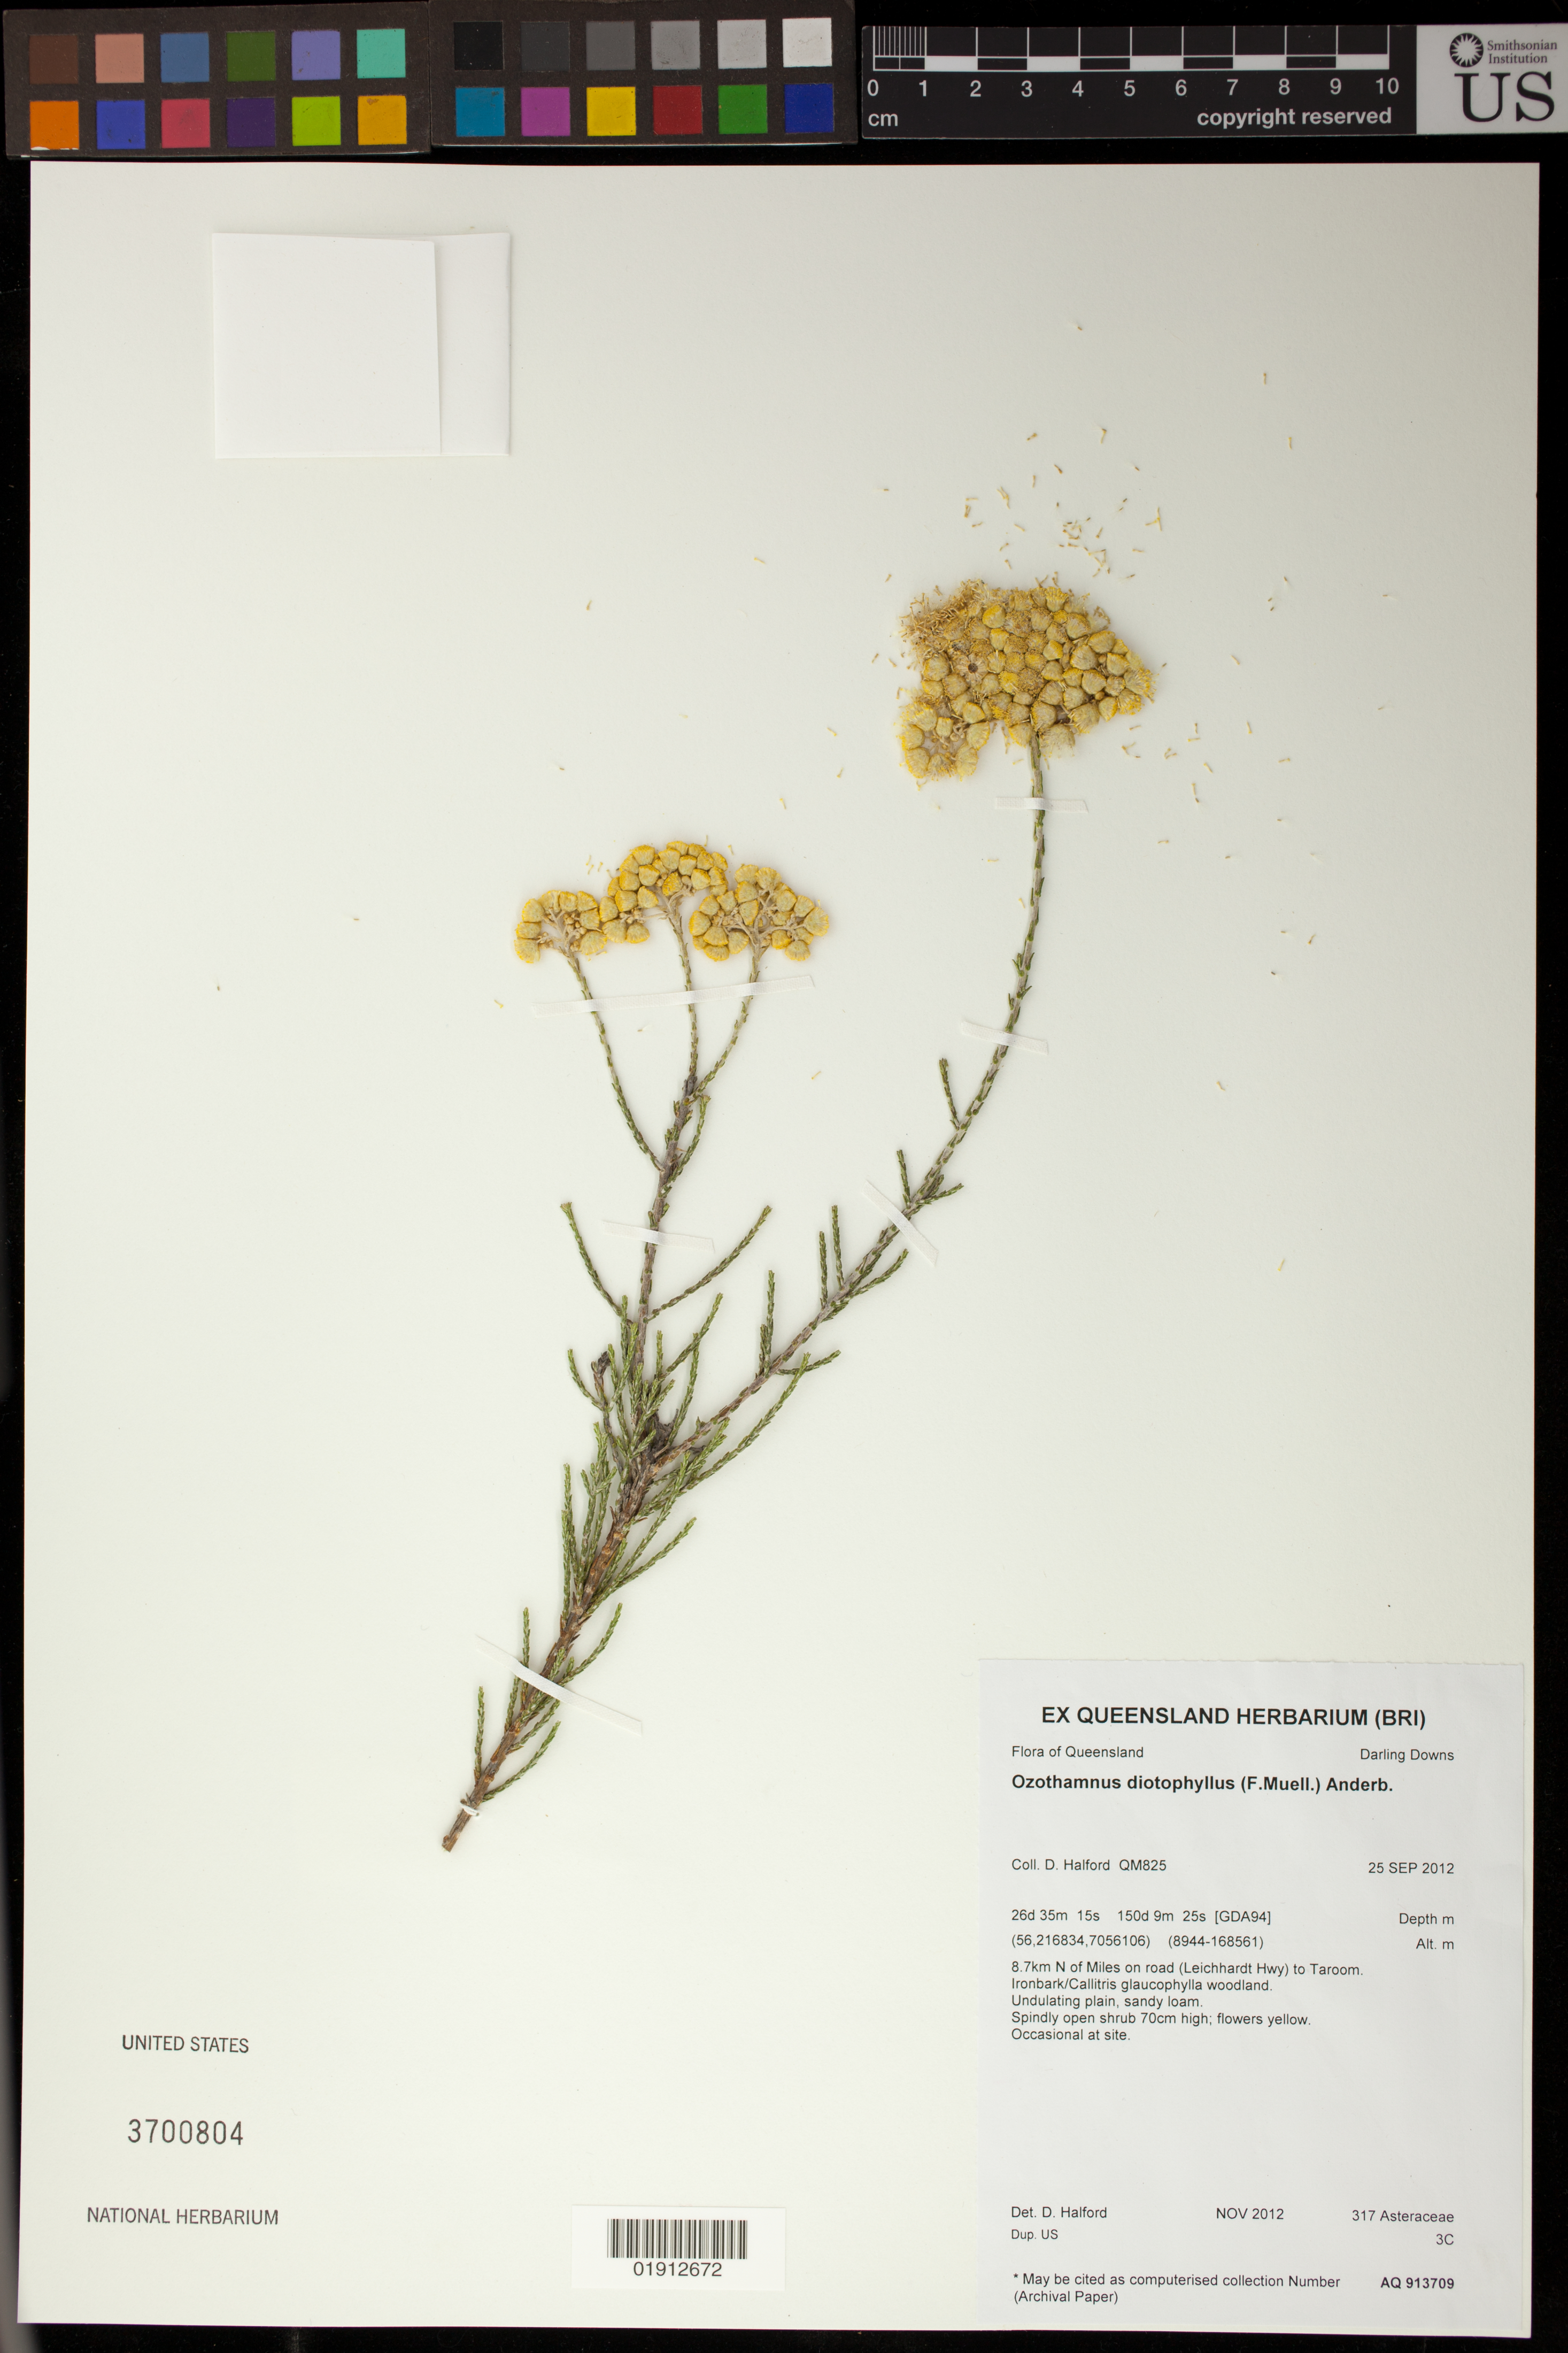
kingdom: Plantae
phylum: Tracheophyta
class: Magnoliopsida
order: Asterales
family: Asteraceae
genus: Ozothamnus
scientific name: Ozothamnus diotophyllus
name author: (F. Muell.) Anderb.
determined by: Halford, D. A.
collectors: D. A. Halford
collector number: QM825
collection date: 2012-09-25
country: Australia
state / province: Queensland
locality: Darling Downs, 8.7 N of Miles on road (Leichhardt Hwy) to Taroom.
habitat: Undulating plain, sandy loam.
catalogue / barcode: US 3700804